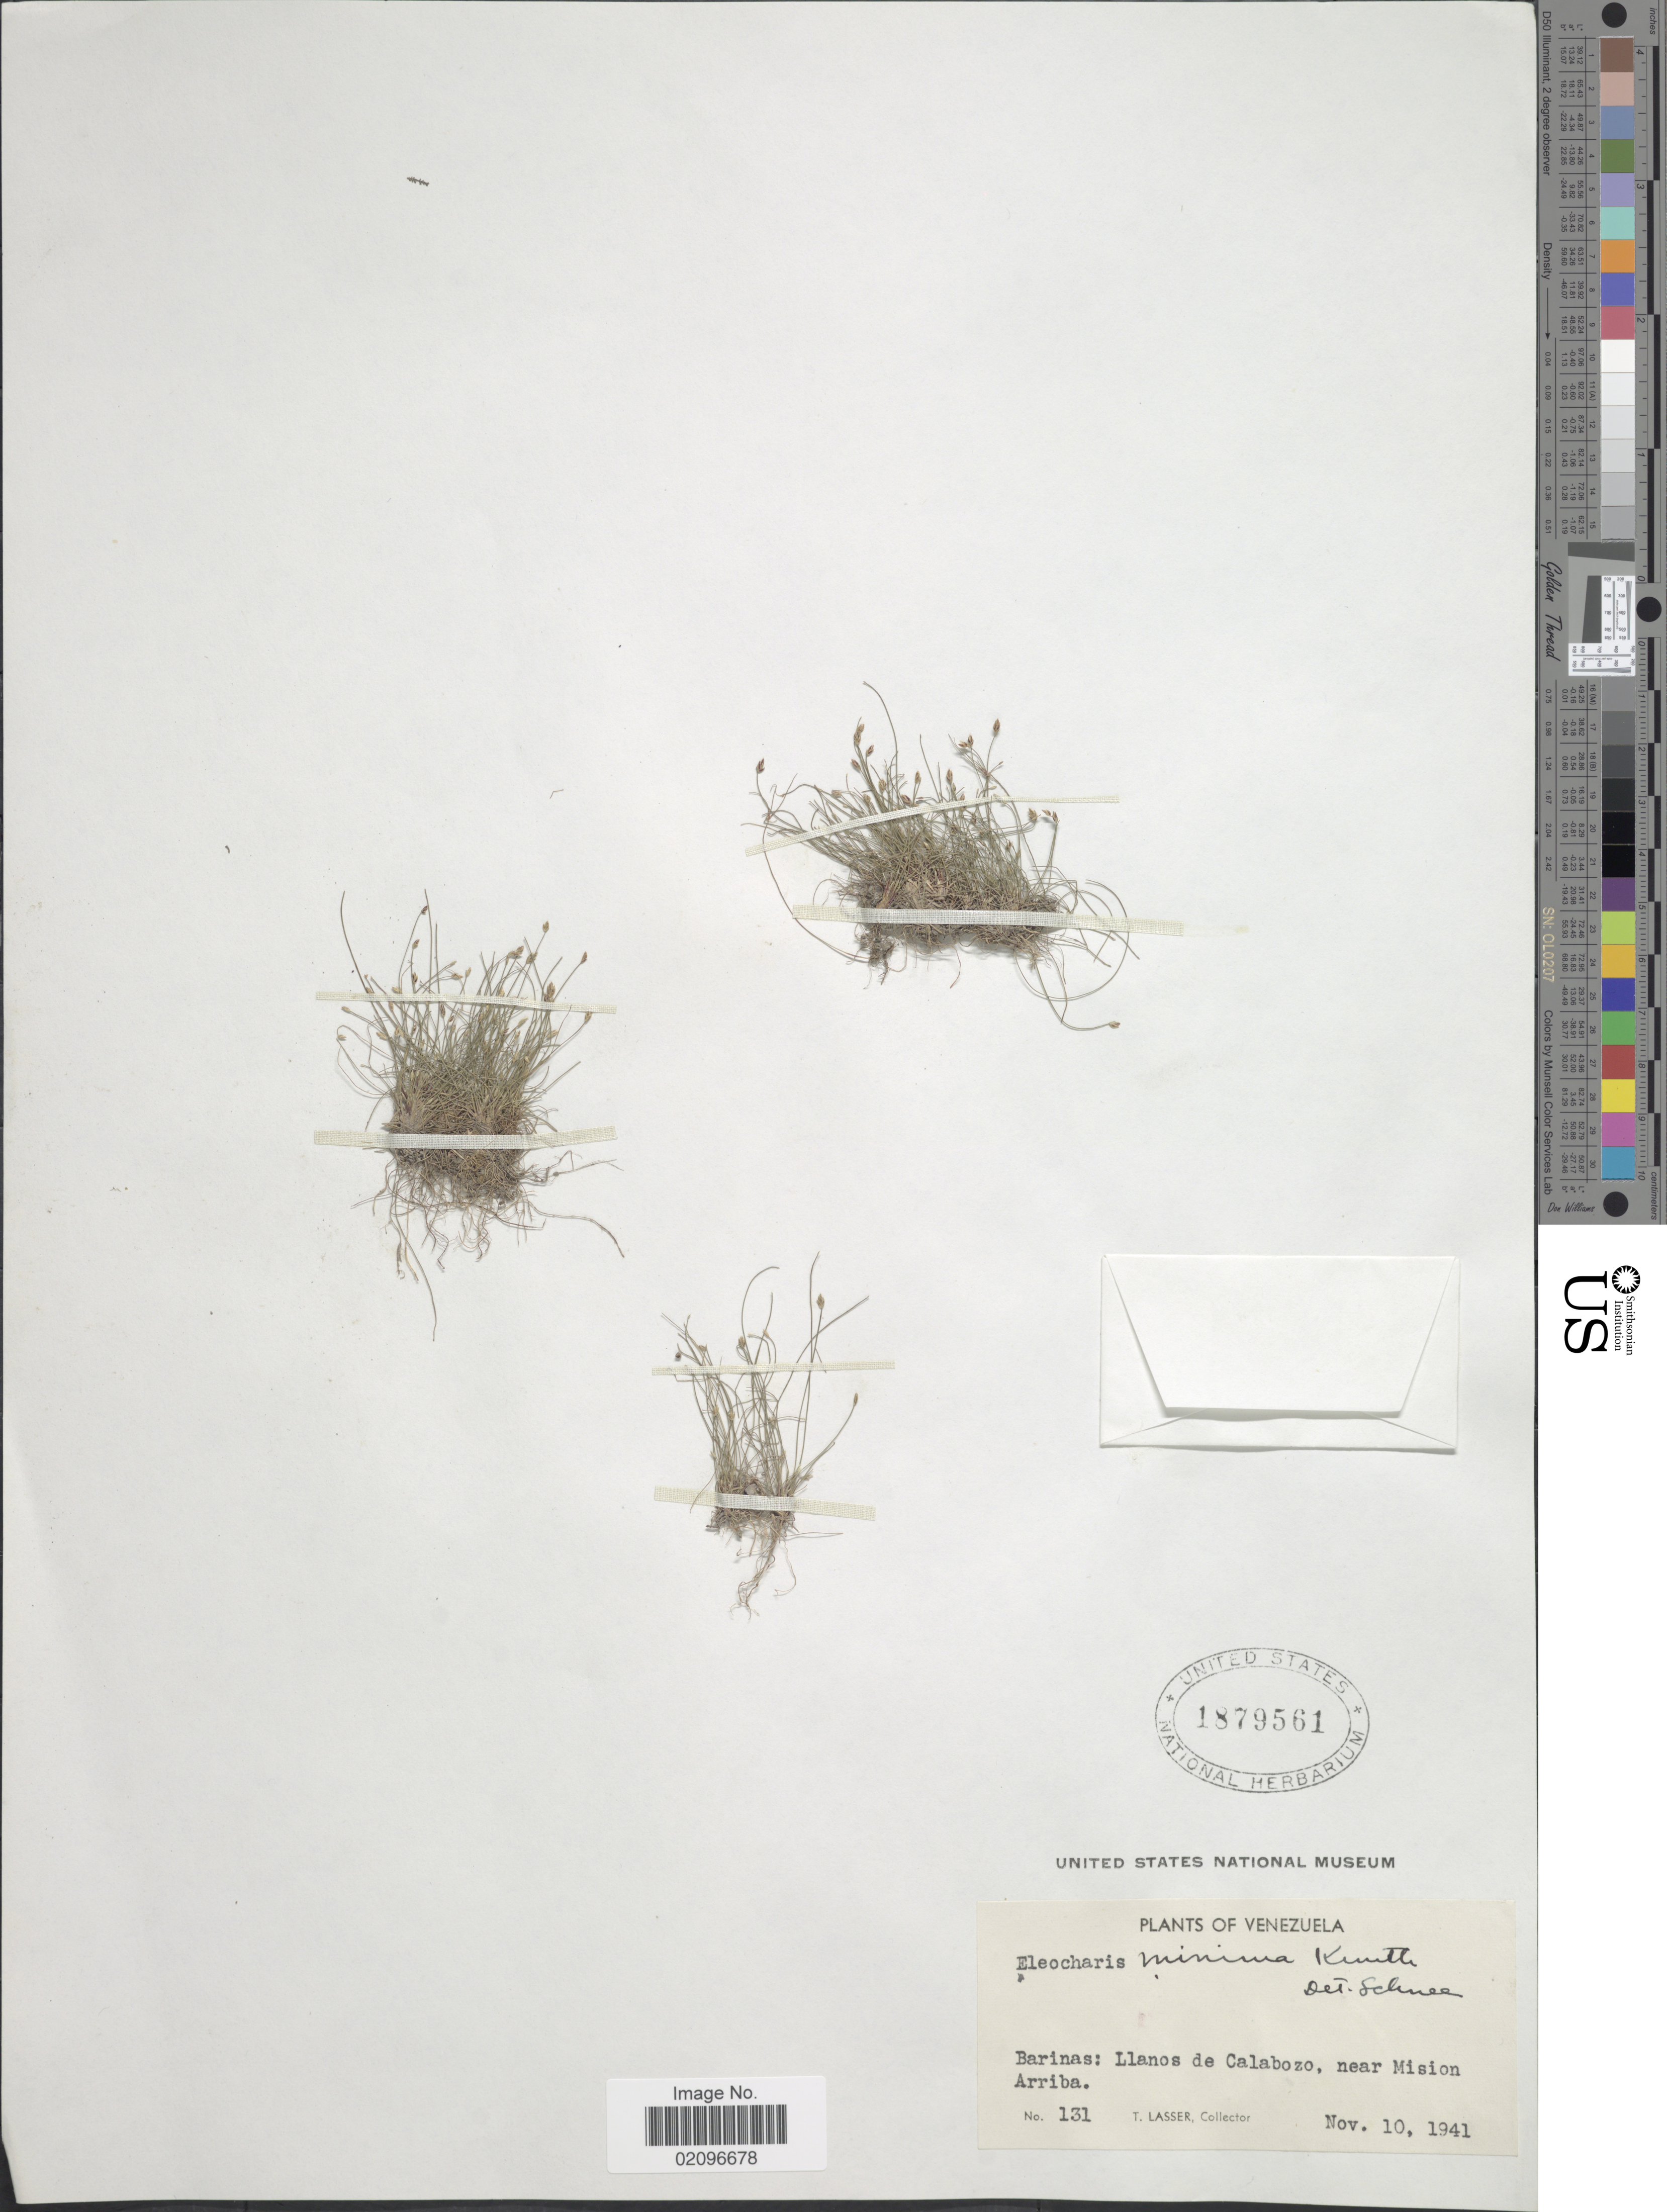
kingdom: Plantae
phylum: Tracheophyta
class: Liliopsida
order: Poales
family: Cyperaceae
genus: Eleocharis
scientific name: Eleocharis minima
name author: Kunth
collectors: T. Lasser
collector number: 131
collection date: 1941-11-10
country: Venezuela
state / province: Barinas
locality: Barinas: Llanos de Calabozo, near Mision Arriba.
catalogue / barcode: US 1879561